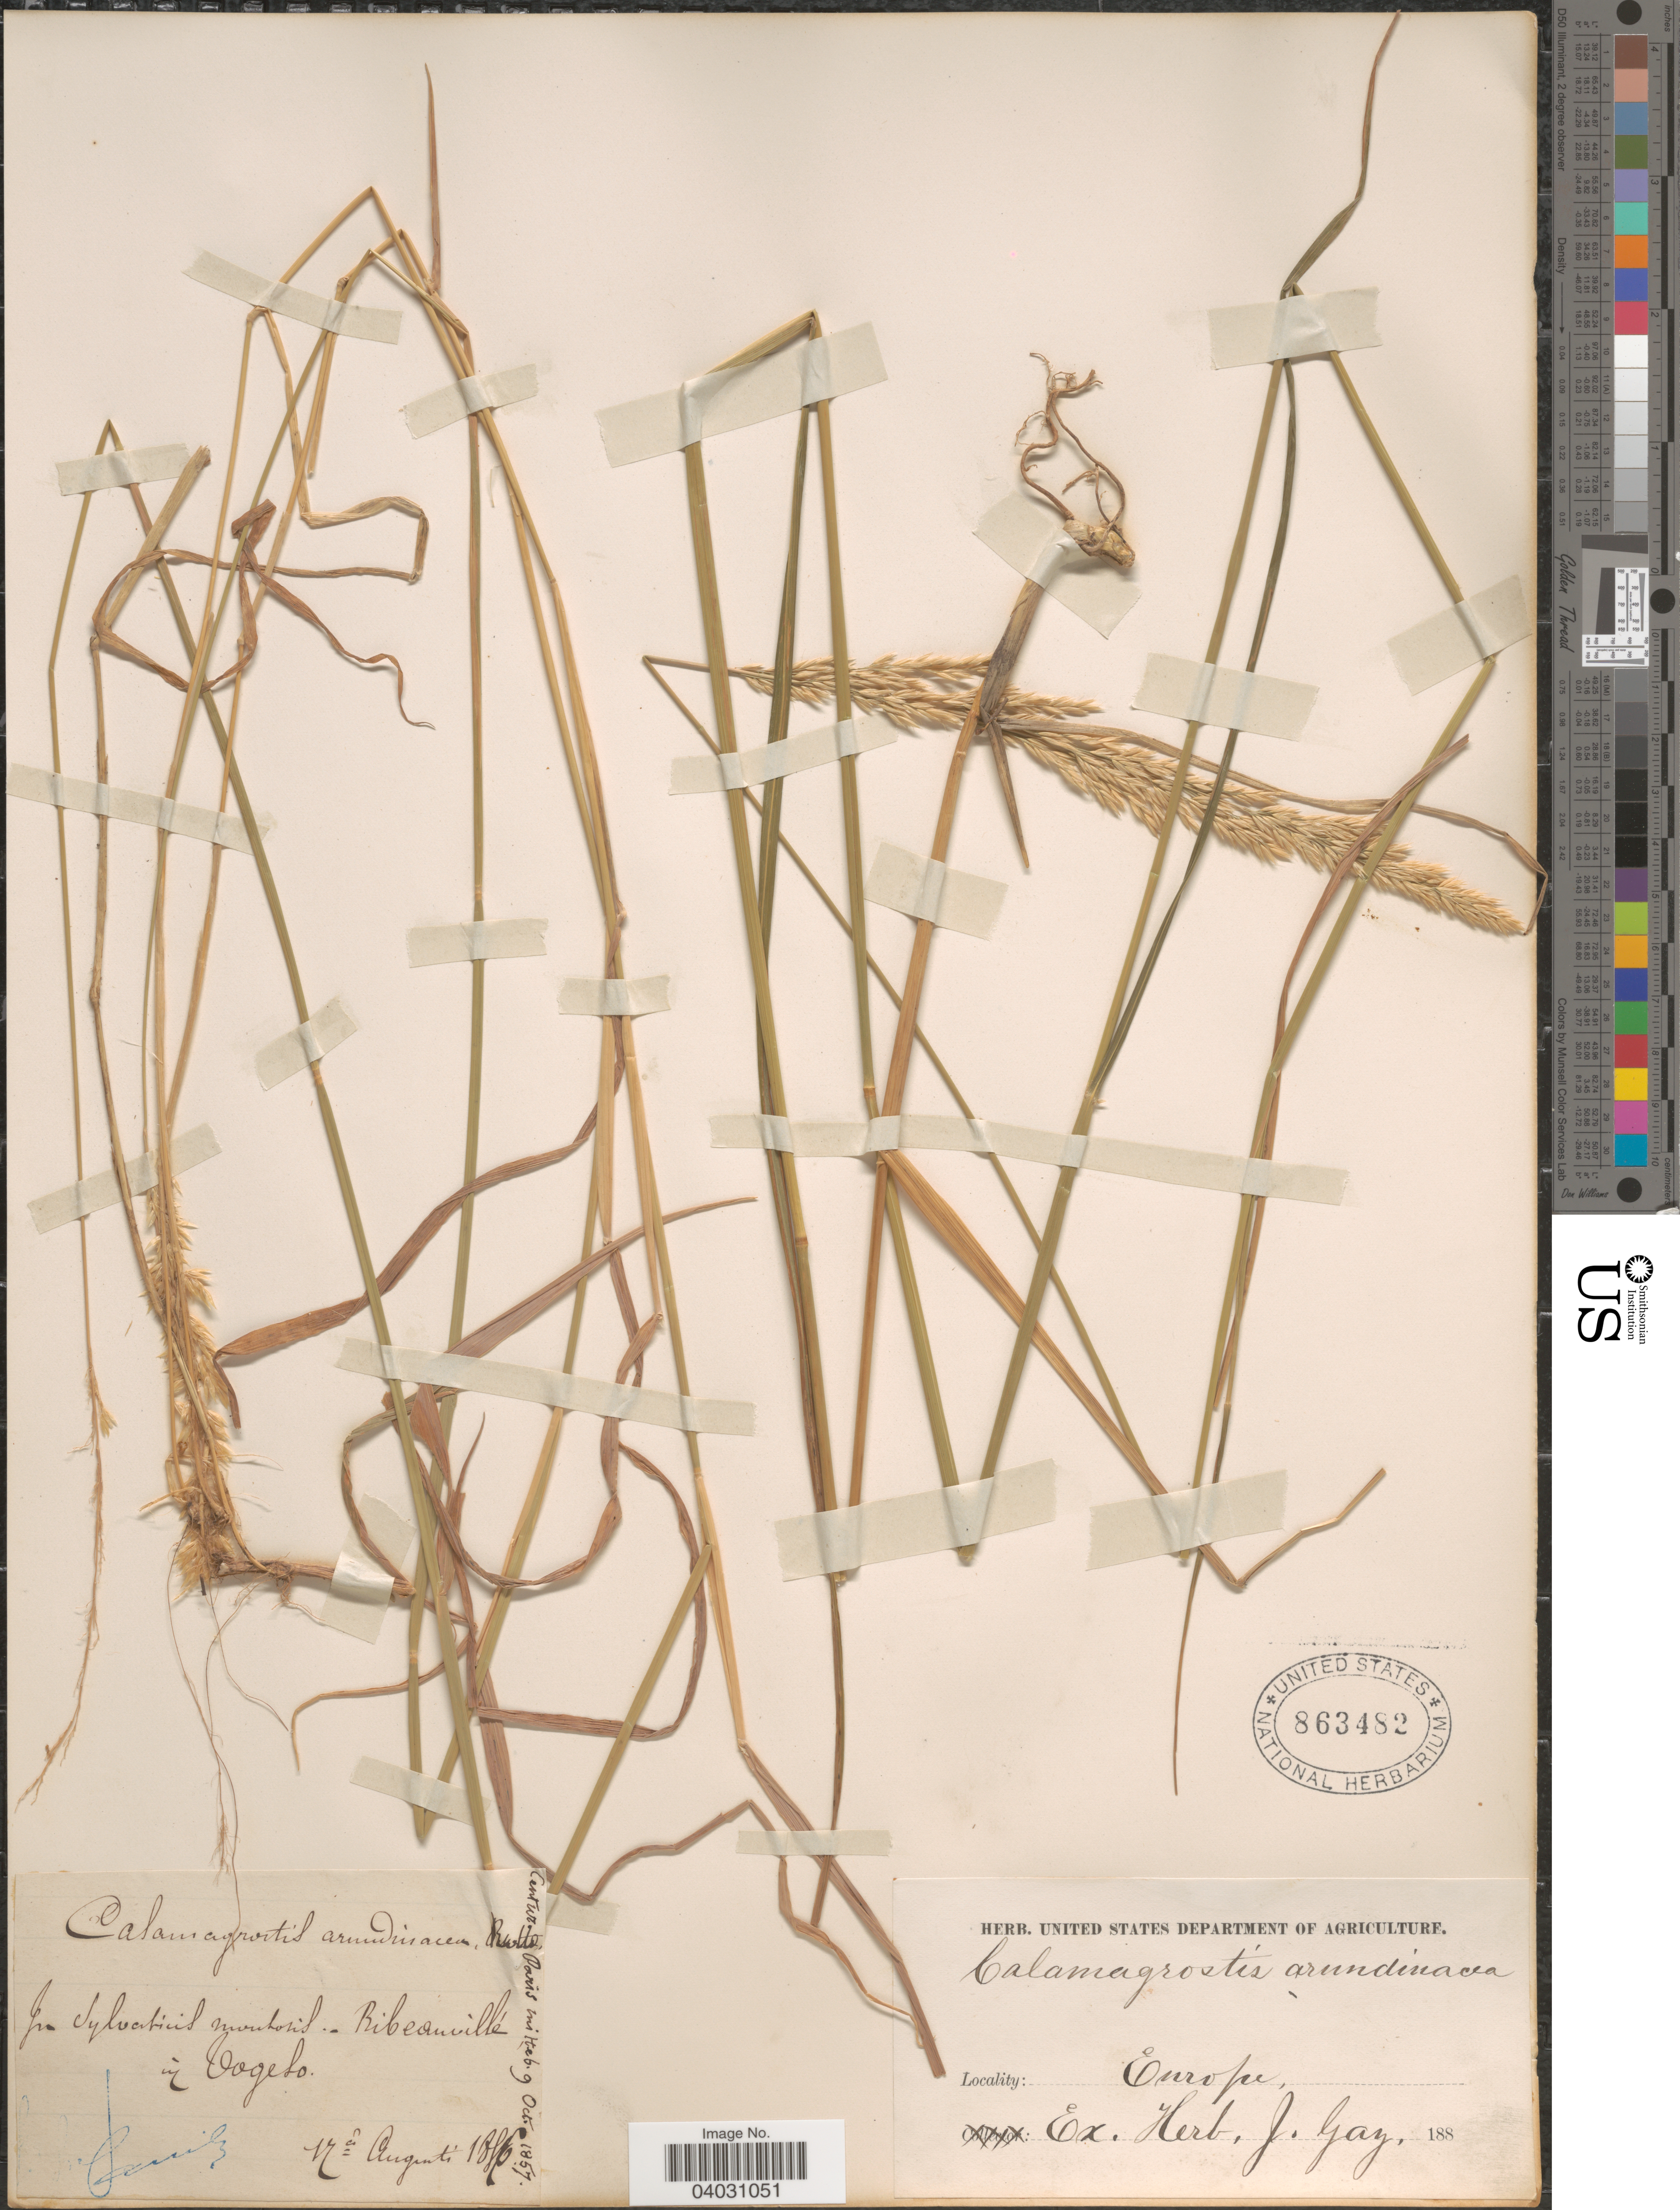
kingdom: Plantae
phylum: Tracheophyta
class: Liliopsida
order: Poales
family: Poaceae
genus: Calamagrostis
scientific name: Calamagrostis arundinacea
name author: (L.) Roth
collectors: ex herb. J. Gay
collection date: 1886-08-17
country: France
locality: In Sylvaticis montonis. - Ribeauvillé in Vogelo.Europe.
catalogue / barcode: US 863482